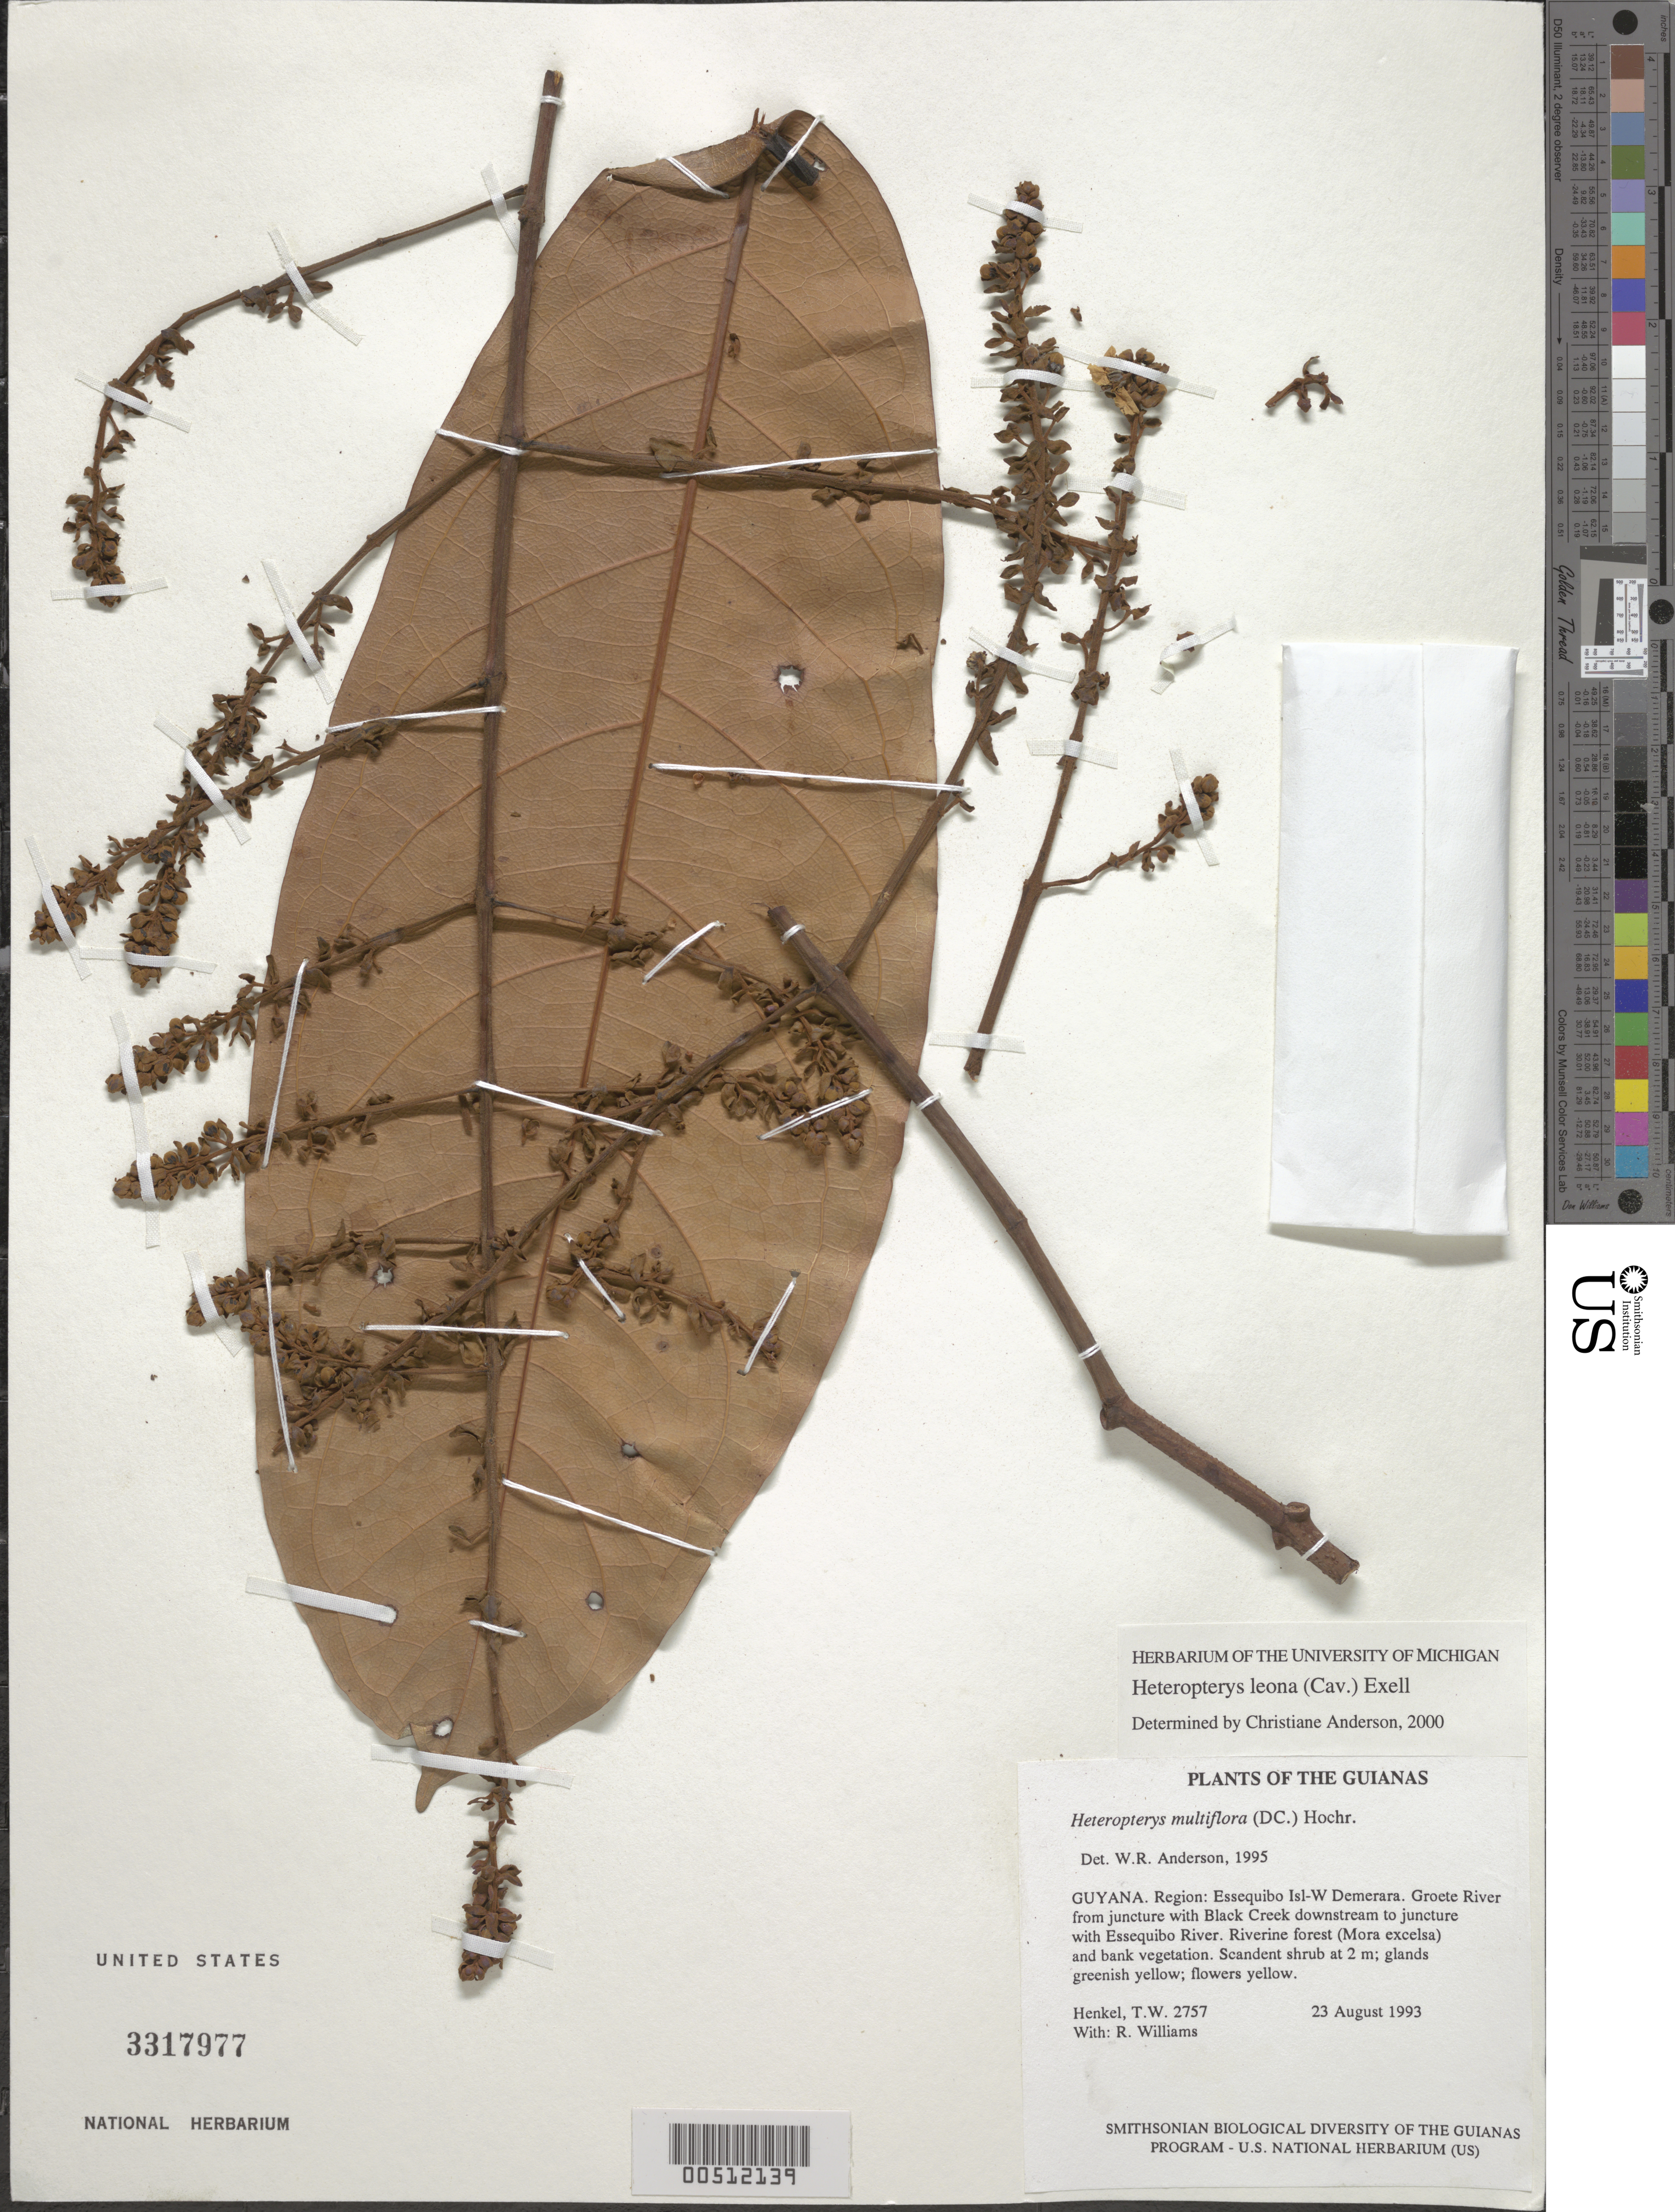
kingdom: Plantae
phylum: Tracheophyta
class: Magnoliopsida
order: Malpighiales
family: Malpighiaceae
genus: Heteropterys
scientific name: Heteropterys leona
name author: (Cav.) Exell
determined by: Anderson, C.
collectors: T. Henkel & R. Williams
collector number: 2757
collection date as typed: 23 August 1993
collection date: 1993-08-23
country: Guyana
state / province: Essequibo Isl-W. Demerara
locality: Groete R from juncture with Black Cr. downstream to juncture with Essequibo R.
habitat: Riverine forest (Mora excelsa) and bank vegetation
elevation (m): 8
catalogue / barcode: US 3317977